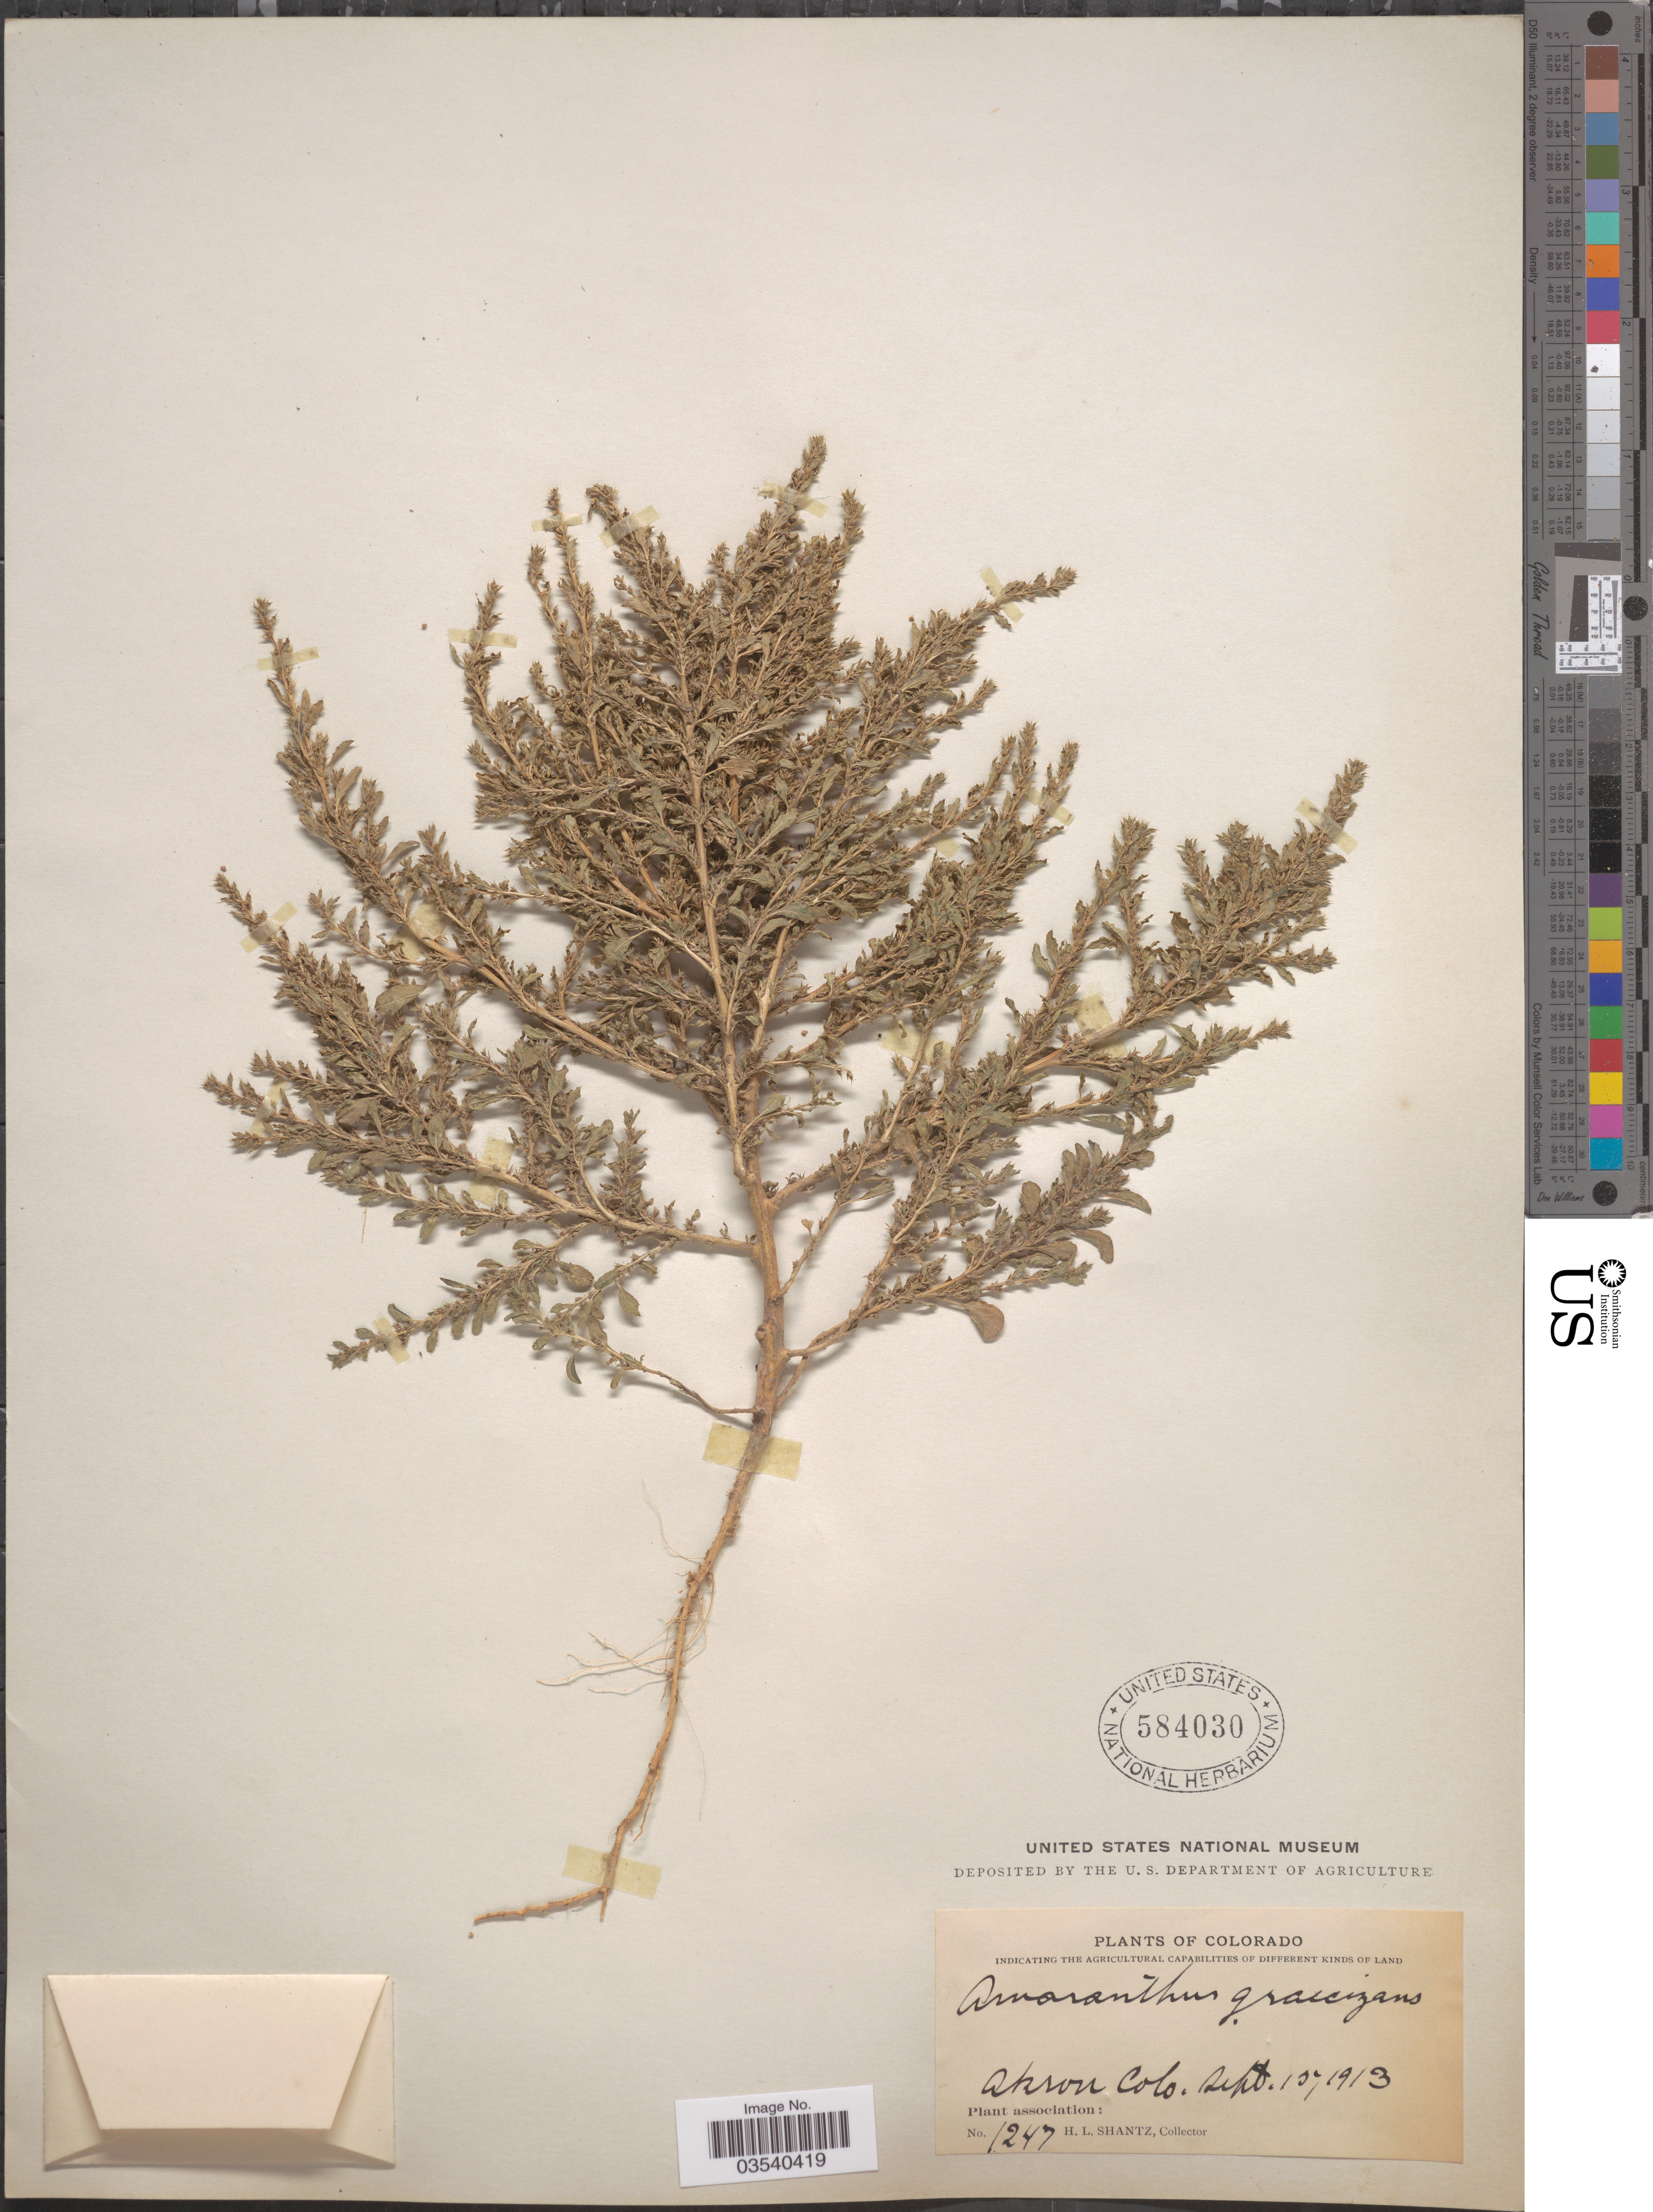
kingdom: Plantae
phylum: Tracheophyta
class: Magnoliopsida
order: Caryophyllales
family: Amaranthaceae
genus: Amaranthus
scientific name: Amaranthus graecizans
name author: L.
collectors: H. Shantz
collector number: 1247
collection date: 1913-09-15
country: United States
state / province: Colorado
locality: Akron.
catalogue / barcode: US 584030